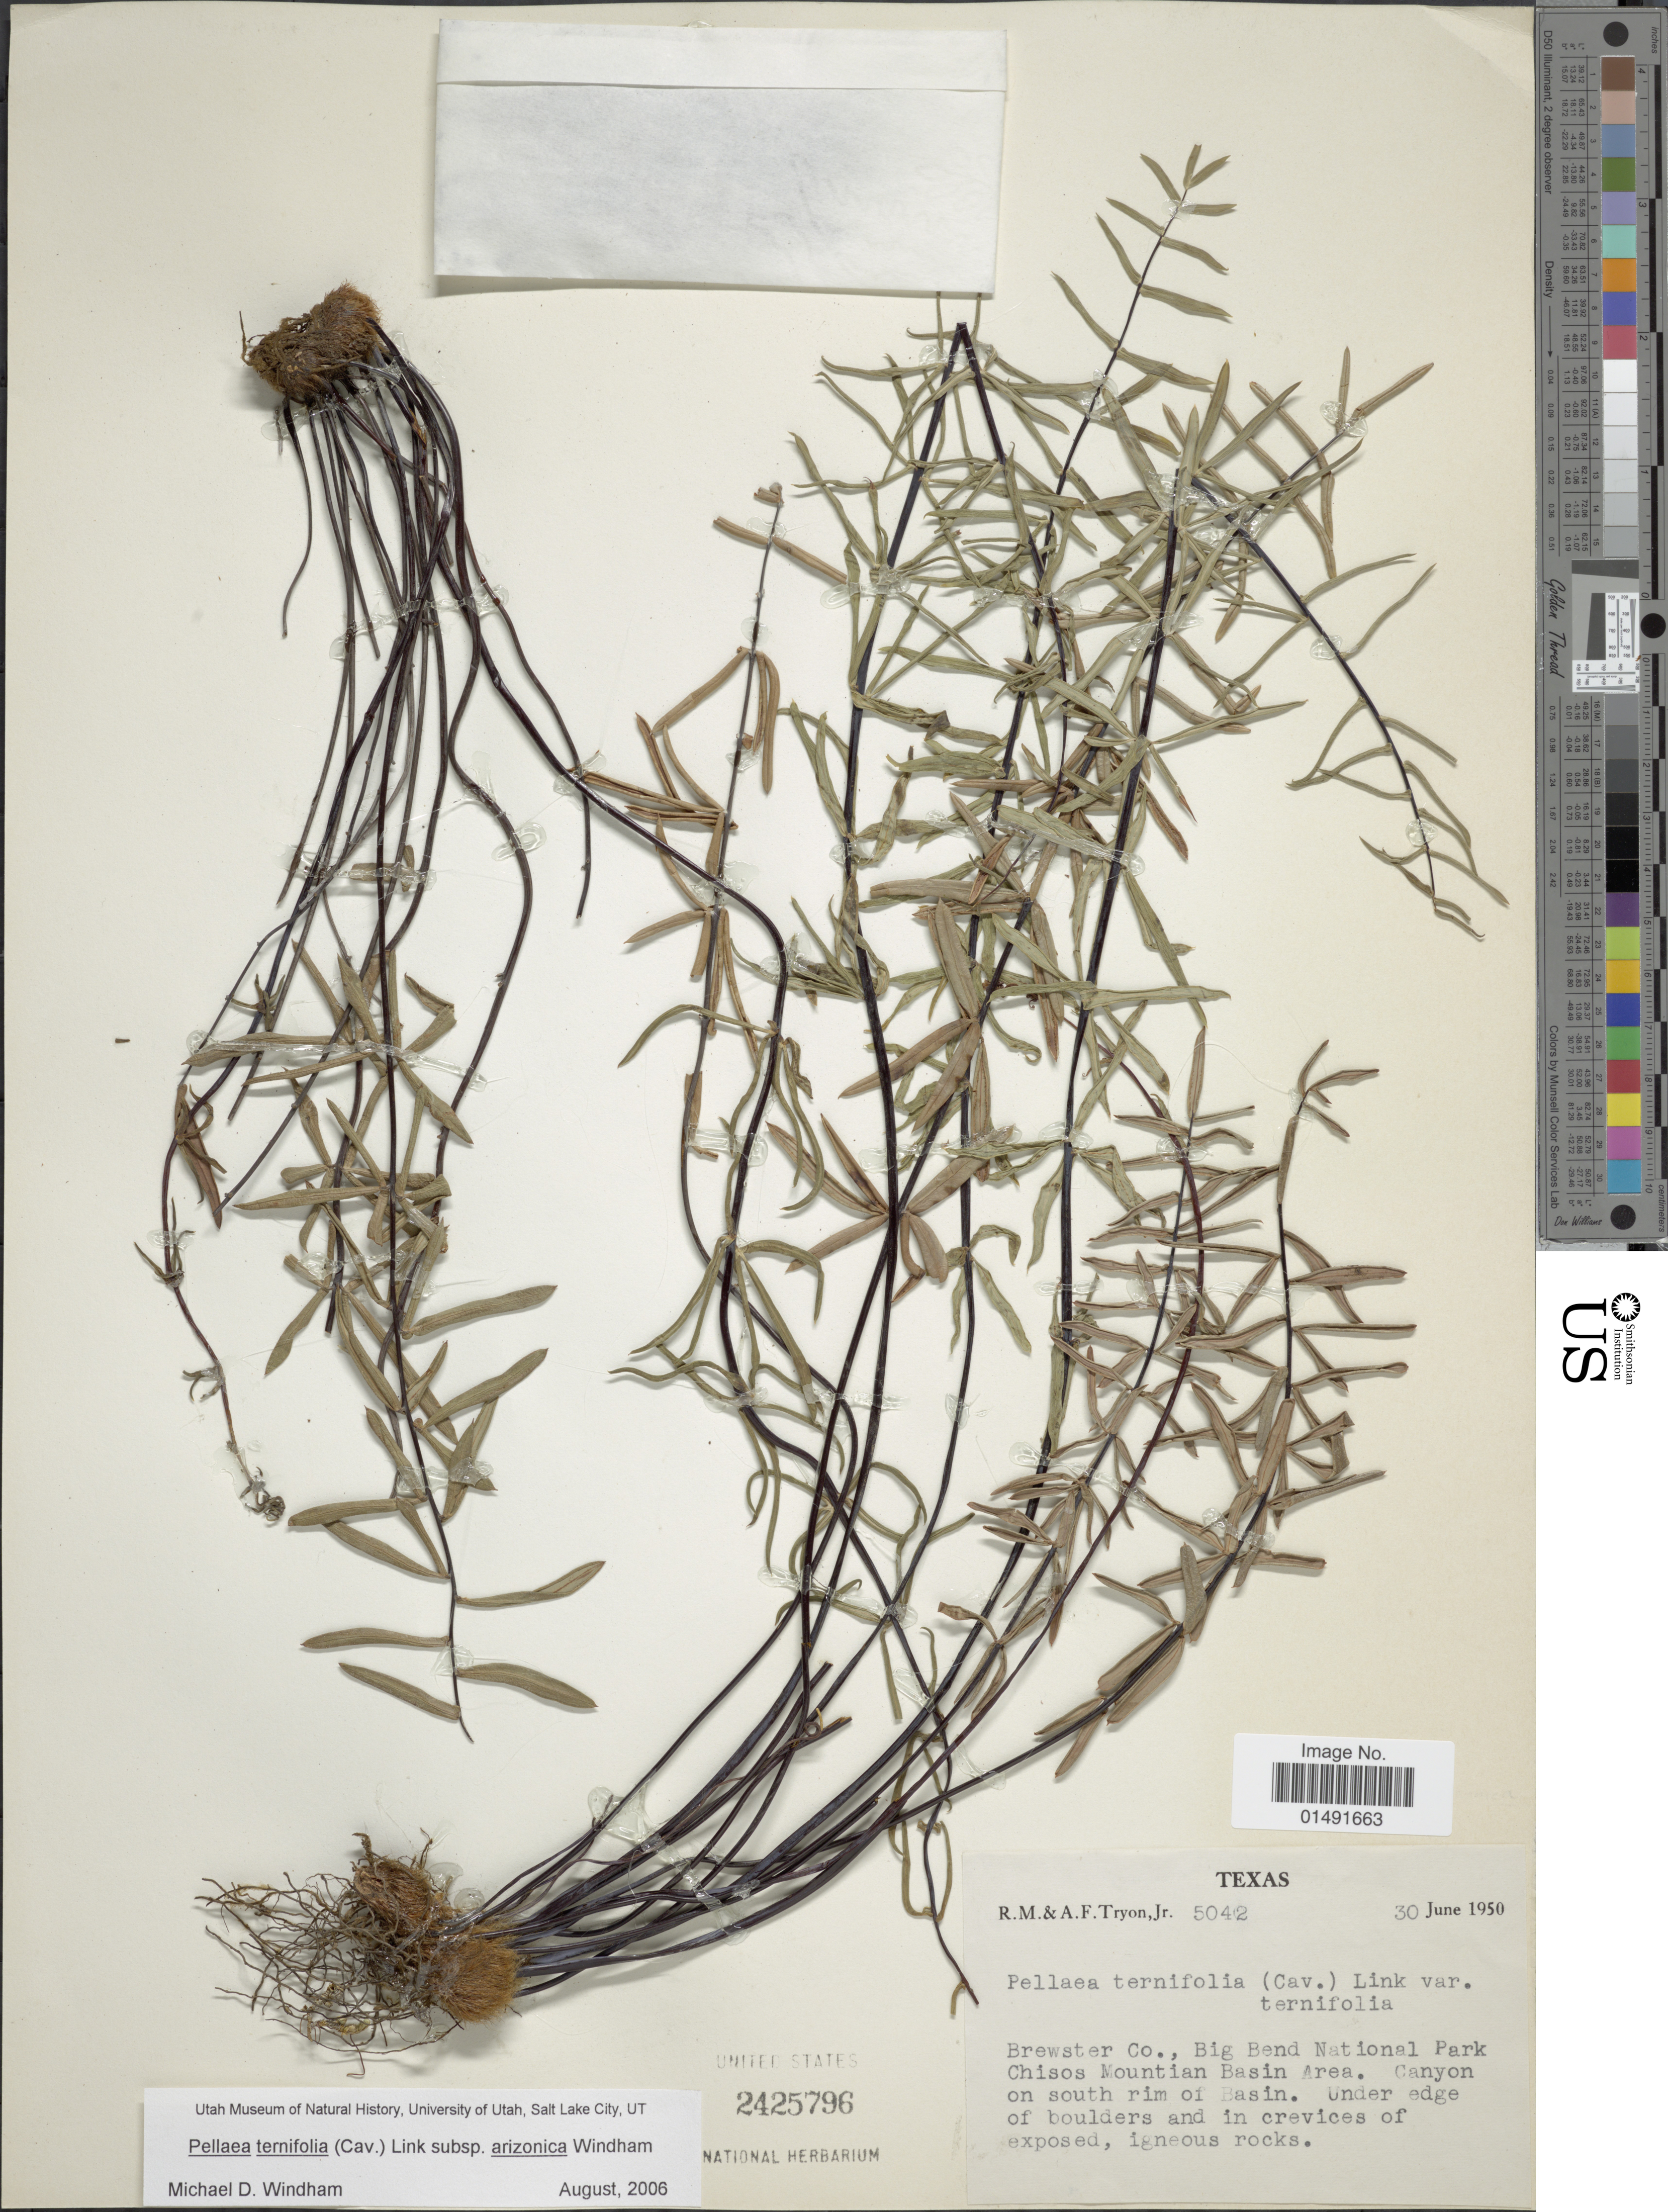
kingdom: Plantae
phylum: Tracheophyta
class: Polypodiopsida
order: Polypodiales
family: Pteridaceae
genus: Pellaea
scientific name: Pellaea ternifolia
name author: (Cav.) Link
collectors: R. M. Tryon & A. F. Tryon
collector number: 5042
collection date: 1950-06-30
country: United States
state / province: Texas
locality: Brewster Co., Big Bend National Park Chisos Mountain Basin Area. Canyon on south rim of Basin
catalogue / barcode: US 2425796